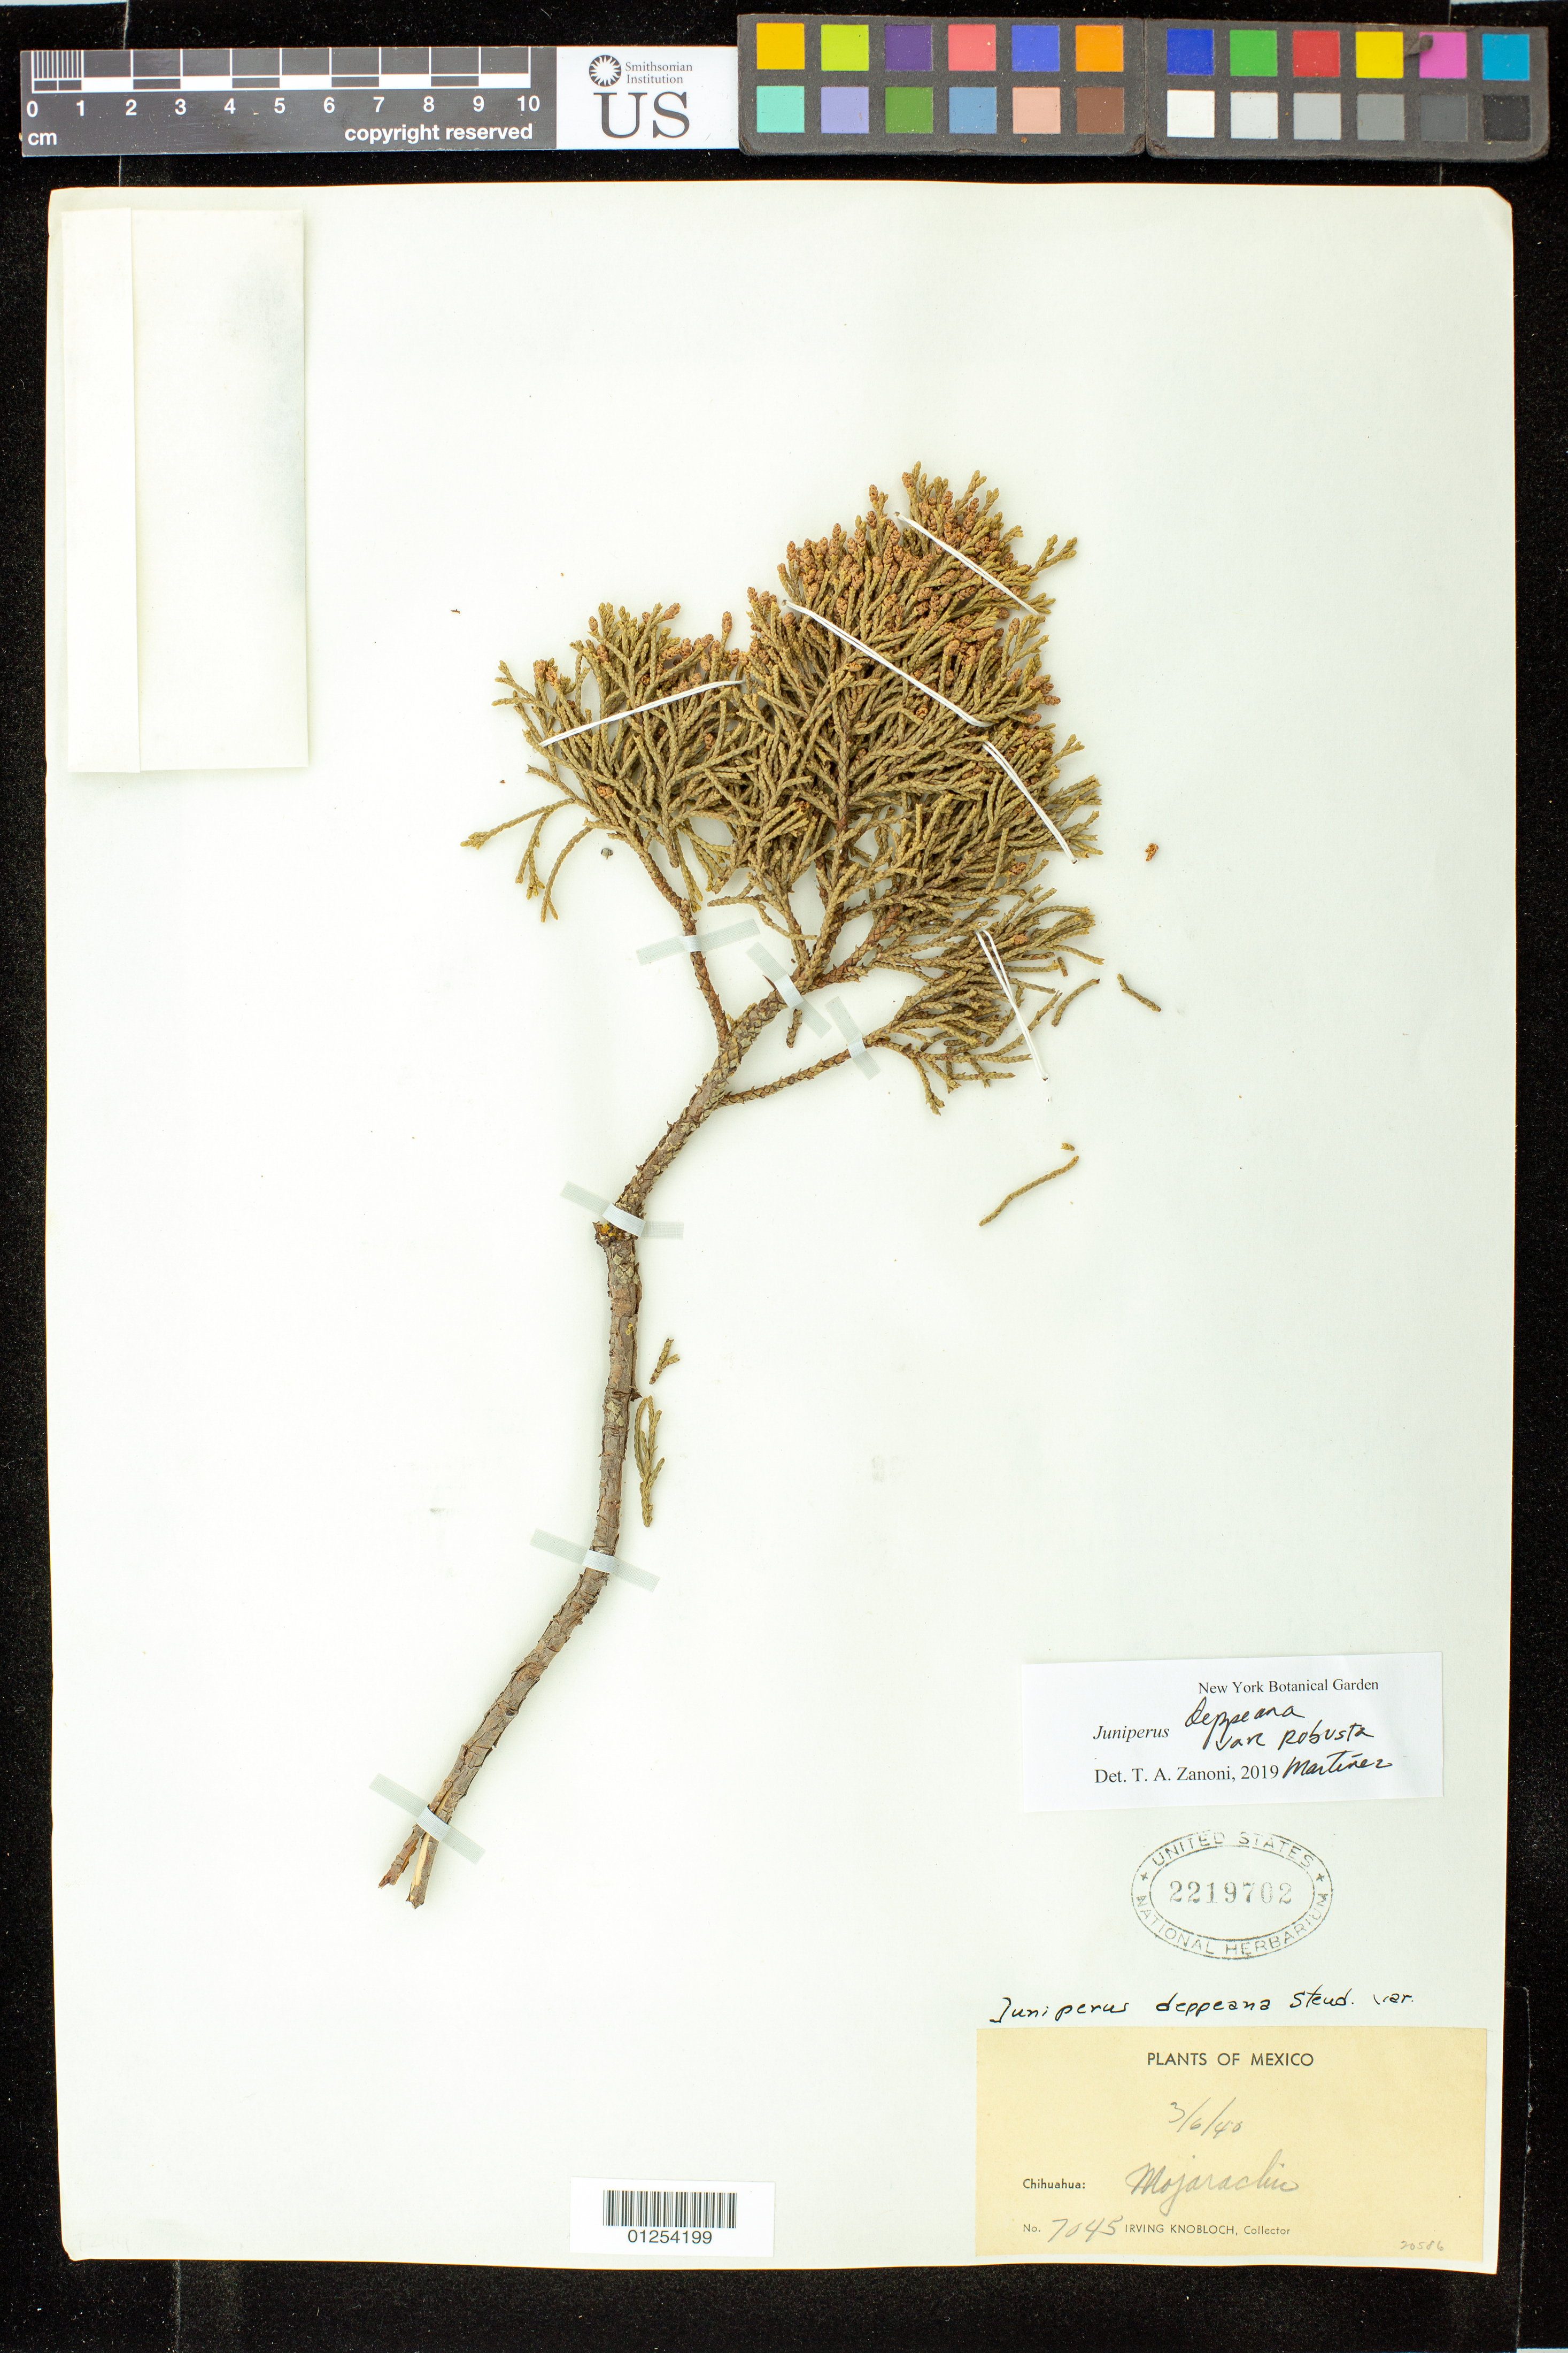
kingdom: Plantae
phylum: Tracheophyta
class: Pinopsida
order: Pinales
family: Cupressaceae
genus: Juniperus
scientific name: Juniperus deppeana var. robusta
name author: Martínez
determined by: Zanoni, T. A., (NY), New York Botanical Garden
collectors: I. W. Knobloch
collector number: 7045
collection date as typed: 3/6/40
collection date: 1940-03-06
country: Mexico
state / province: Chihuahua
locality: Mojarachic, Chihuahua.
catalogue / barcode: US 2219702